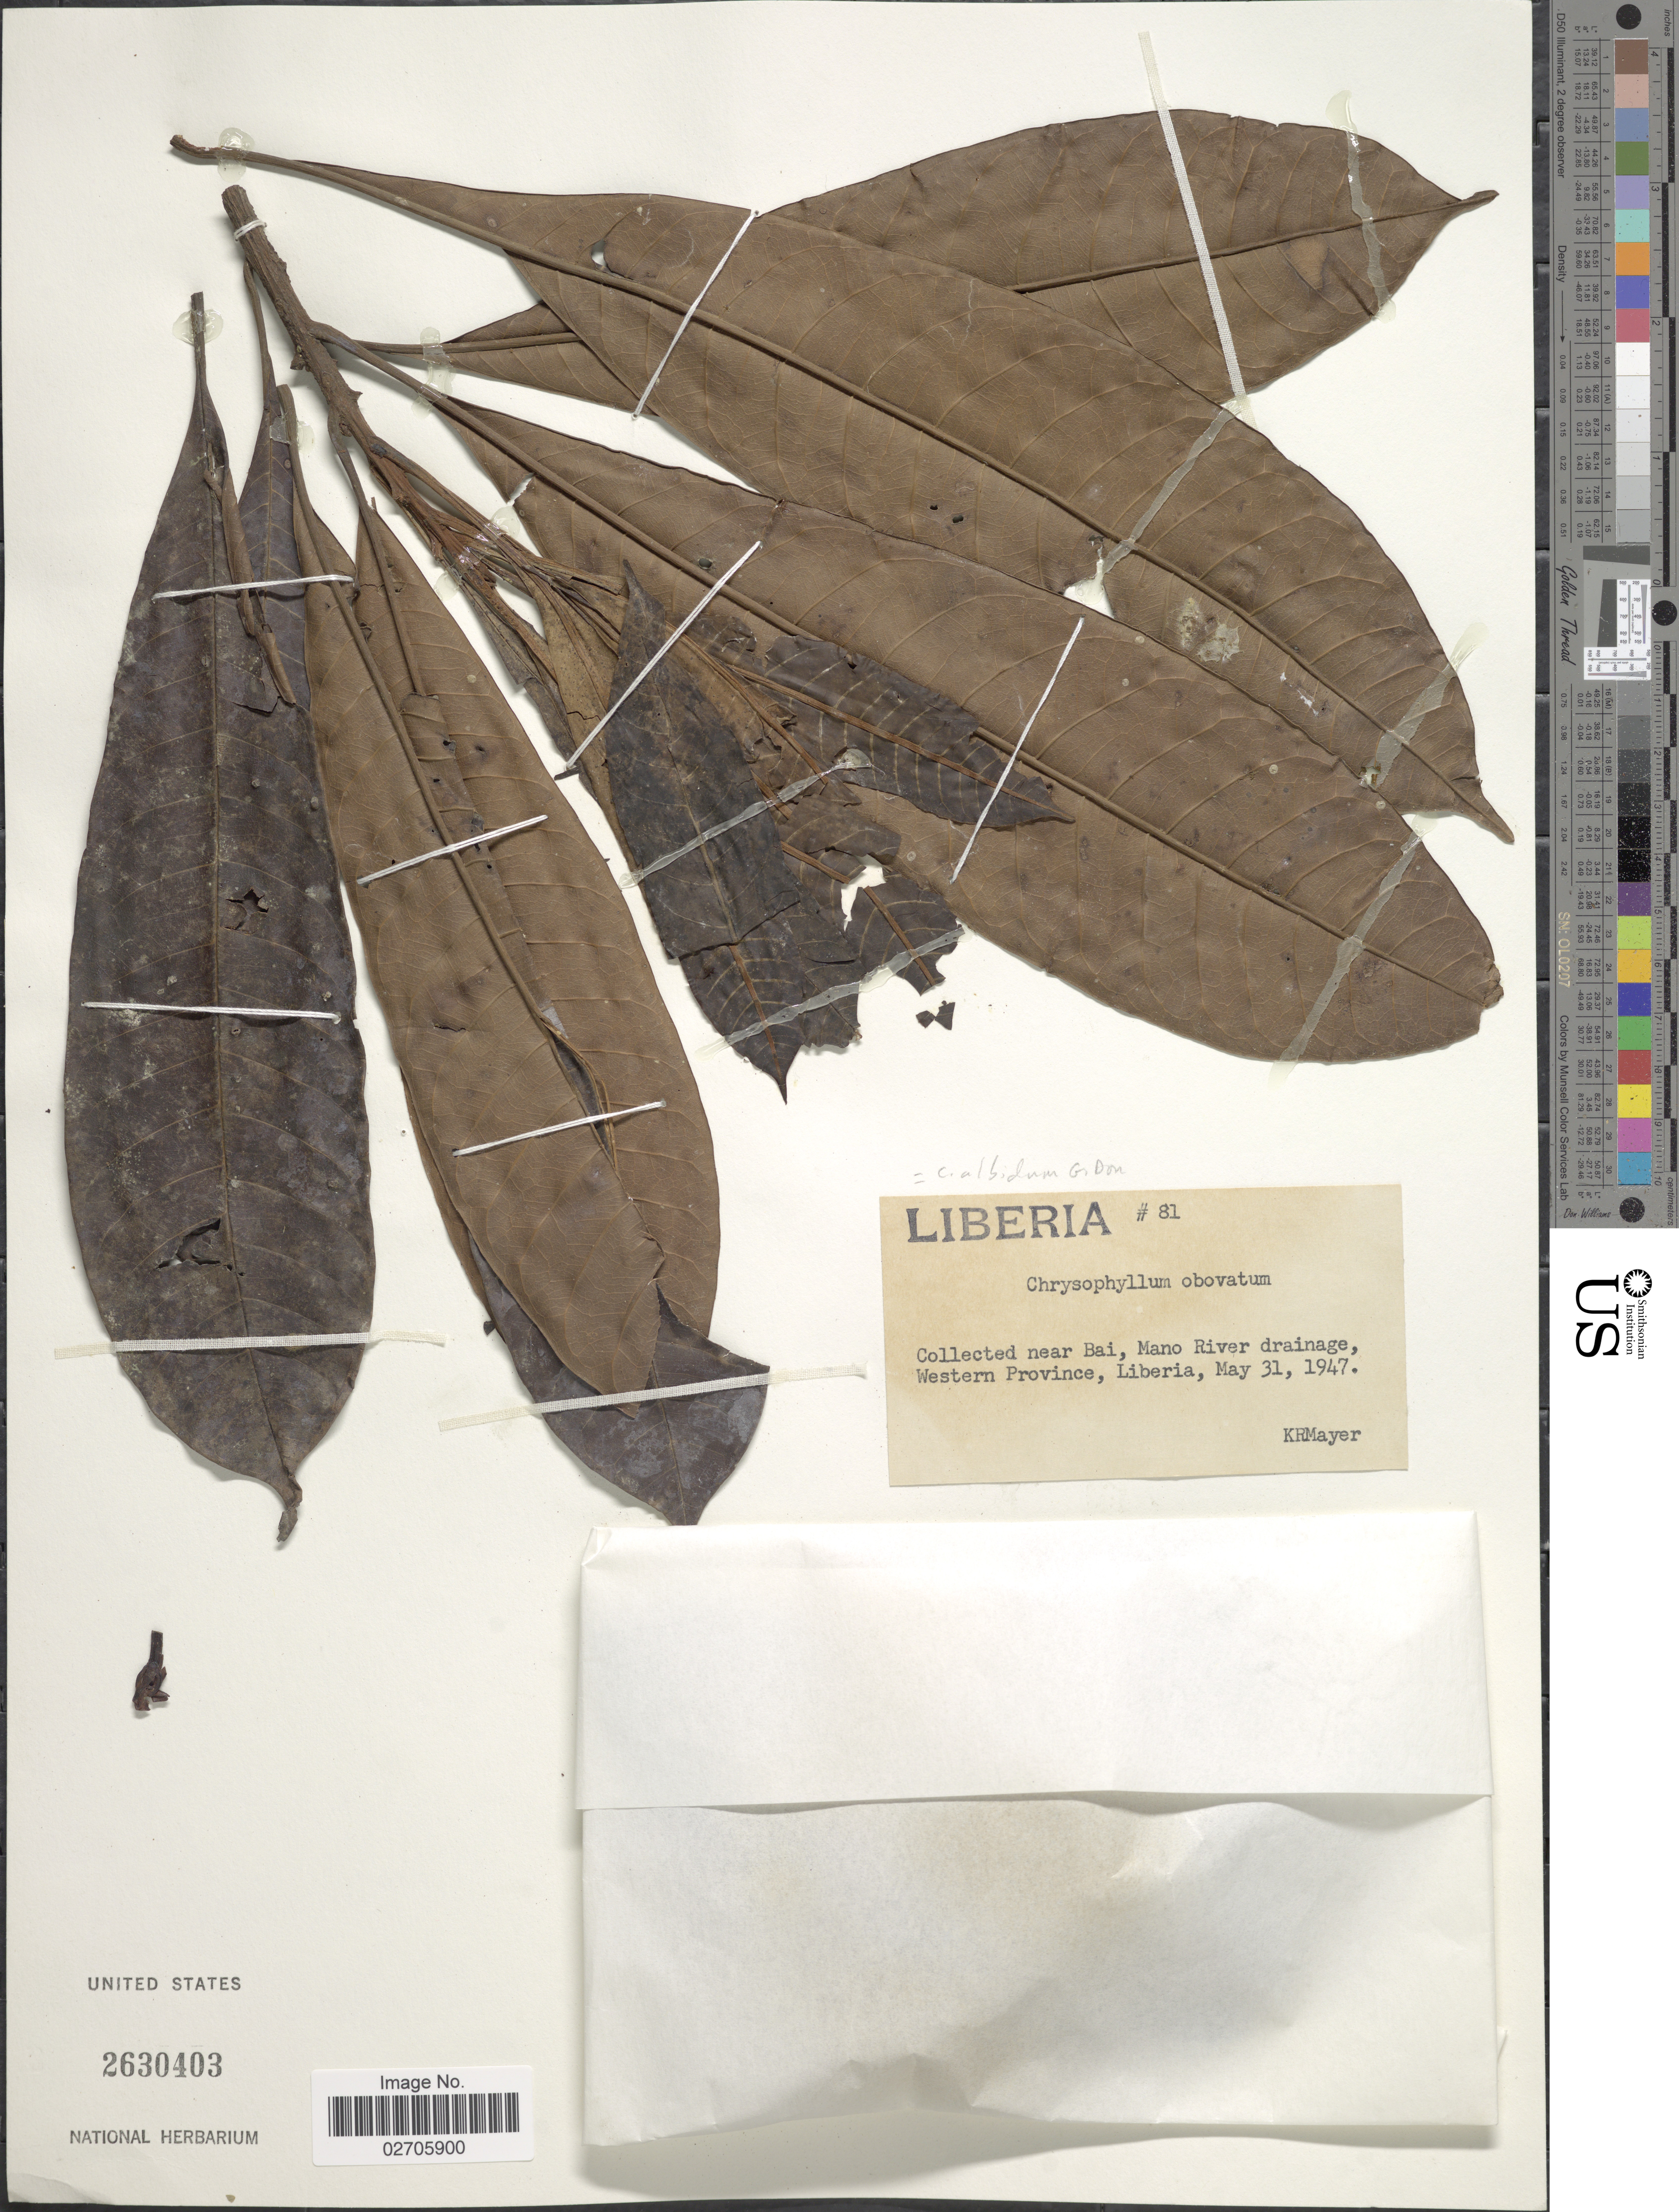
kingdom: Plantae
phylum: Tracheophyta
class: Magnoliopsida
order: Ericales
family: Sapotaceae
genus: Chrysophyllum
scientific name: Chrysophyllum albidum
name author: G. Don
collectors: K. R. Mayer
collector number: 81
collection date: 1947-05-31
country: Liberia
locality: Near Bai, Mano River drainage, Western Province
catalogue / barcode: US 2630403